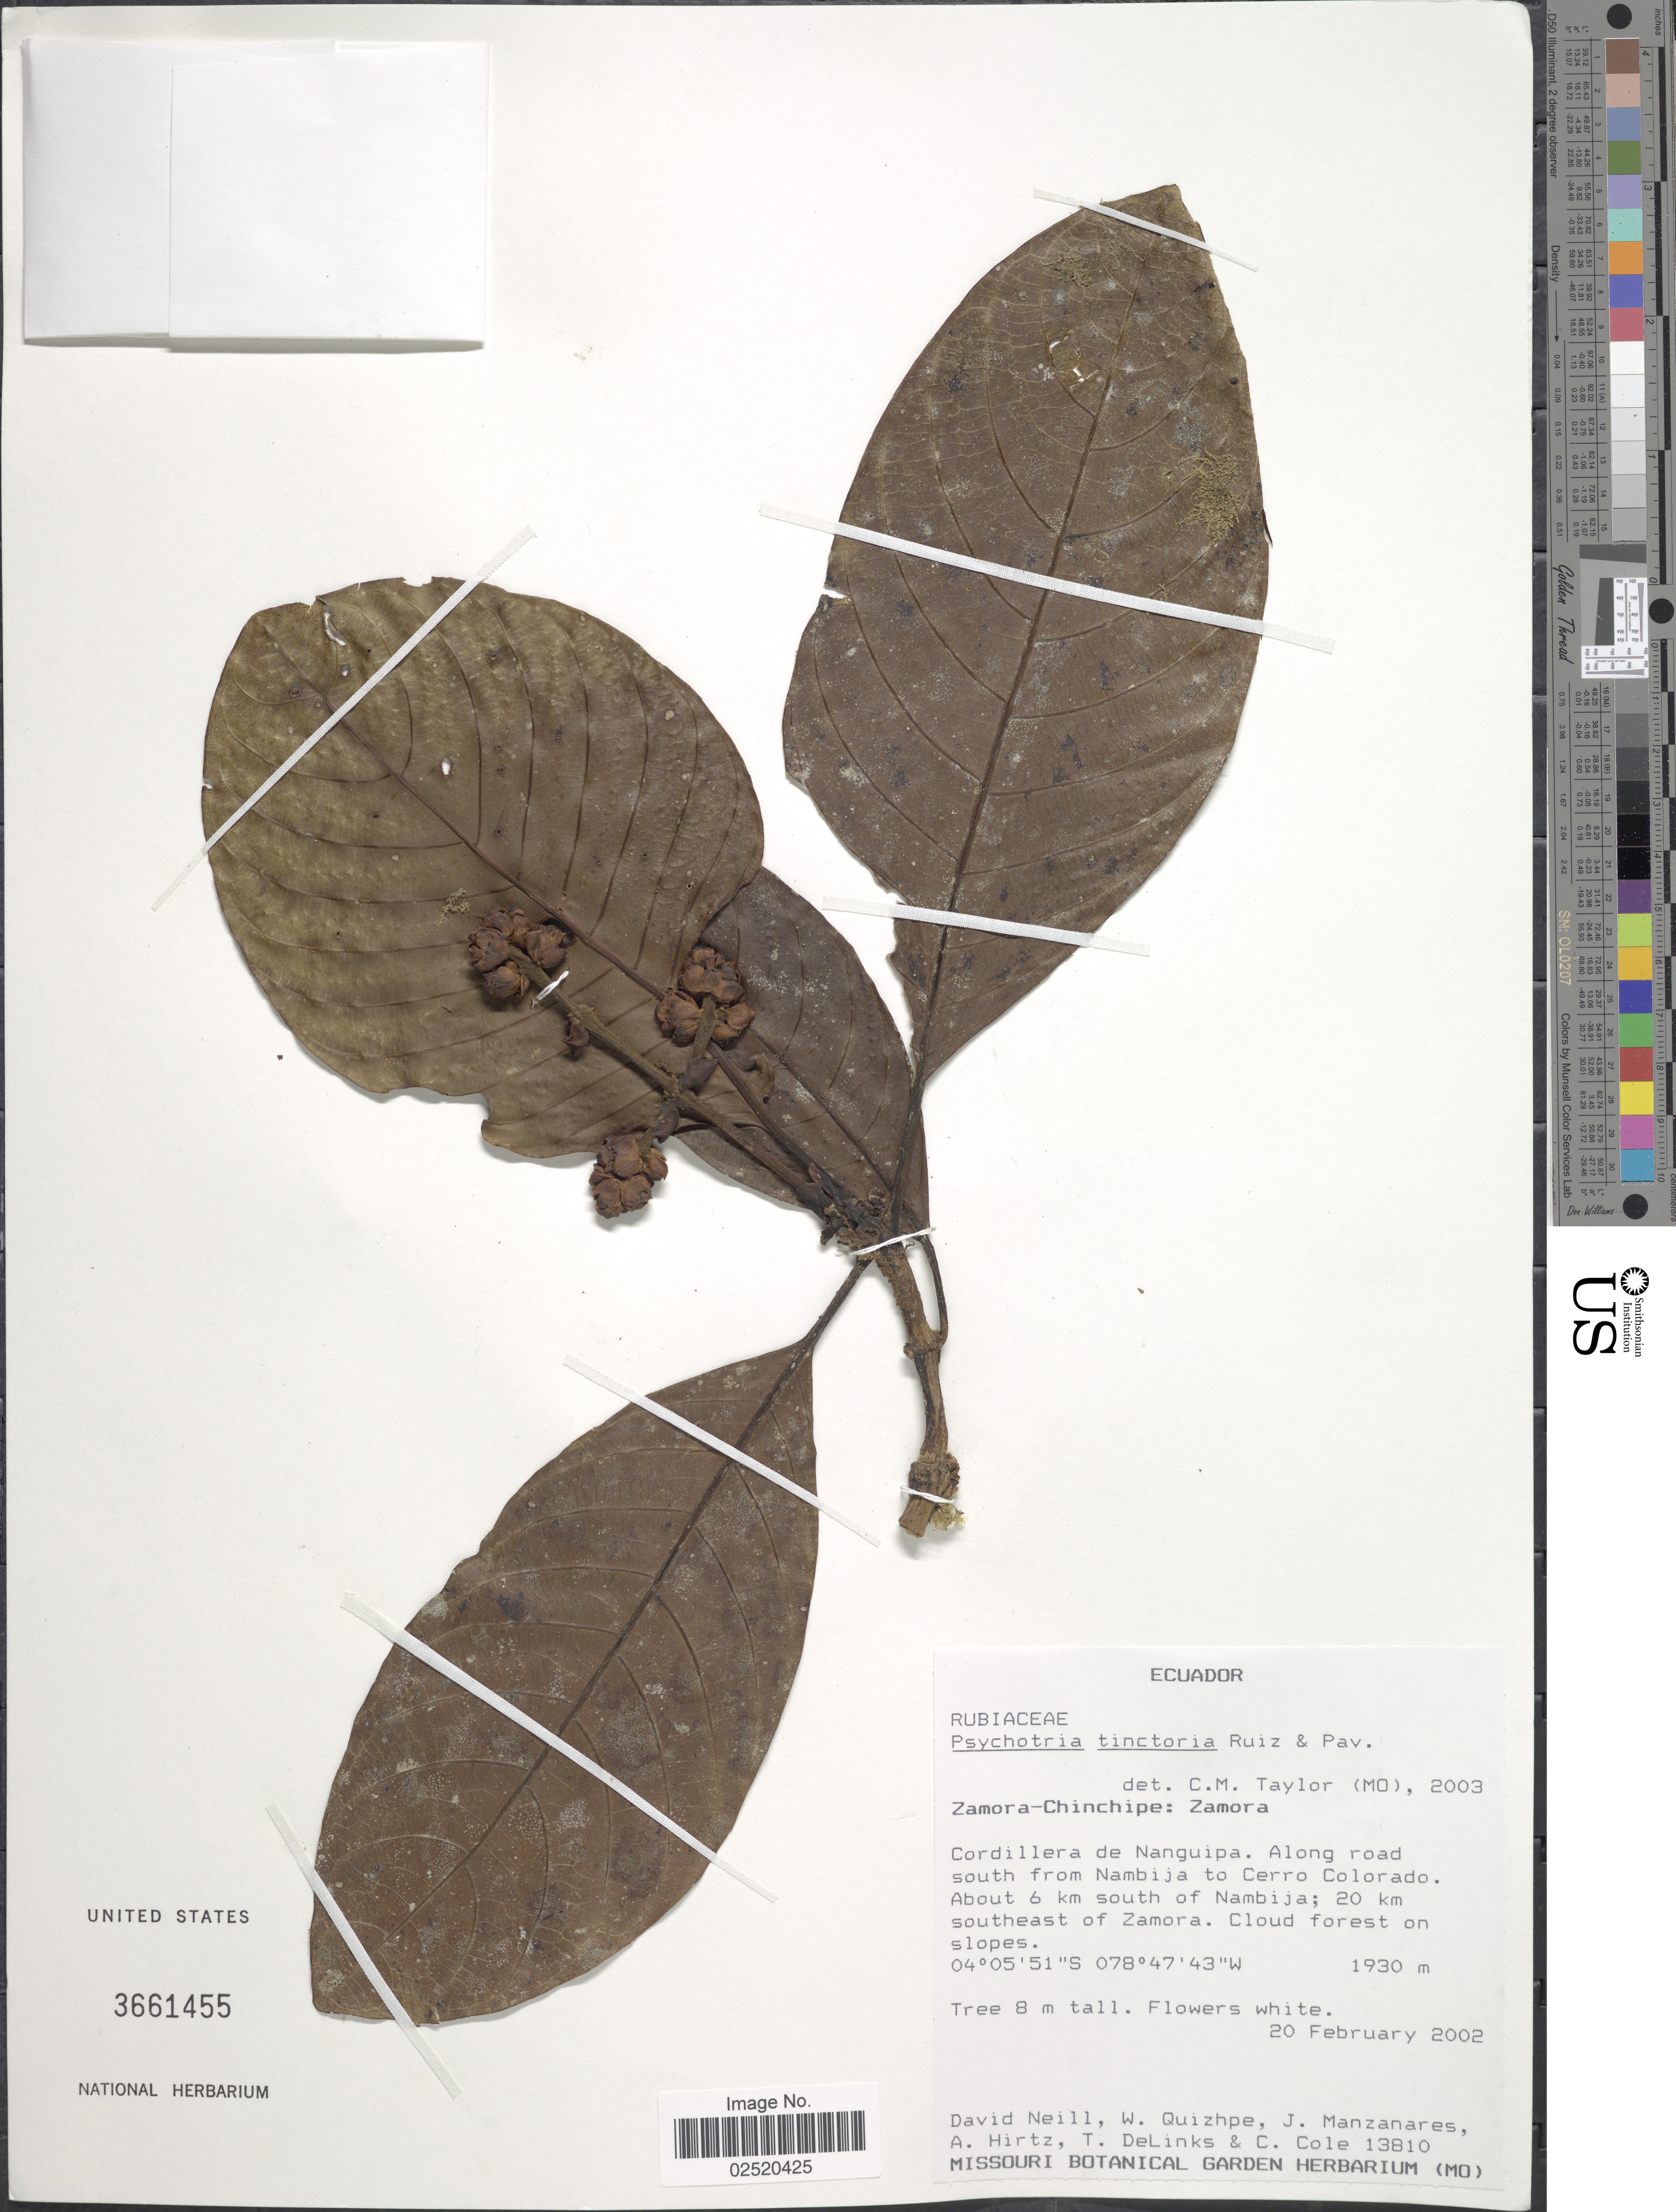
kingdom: Plantae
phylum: Tracheophyta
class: Magnoliopsida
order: Gentianales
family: Rubiaceae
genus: Psychotria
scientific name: Psychotria tinctoria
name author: Ruiz & Pav.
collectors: D. Neill, W. Quizhpe, J. Manzanares, A. Hirtz & et al.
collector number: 13810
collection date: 2002-02-20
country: Ecuador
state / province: Zamora-Chinchipe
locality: Zamora. Cordillera de Nanguipa. Along road south from Nambija to Cerro Colorado. About 6 km south of Nambija; 20 km southeast of Zamora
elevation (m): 1930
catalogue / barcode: US 3661455